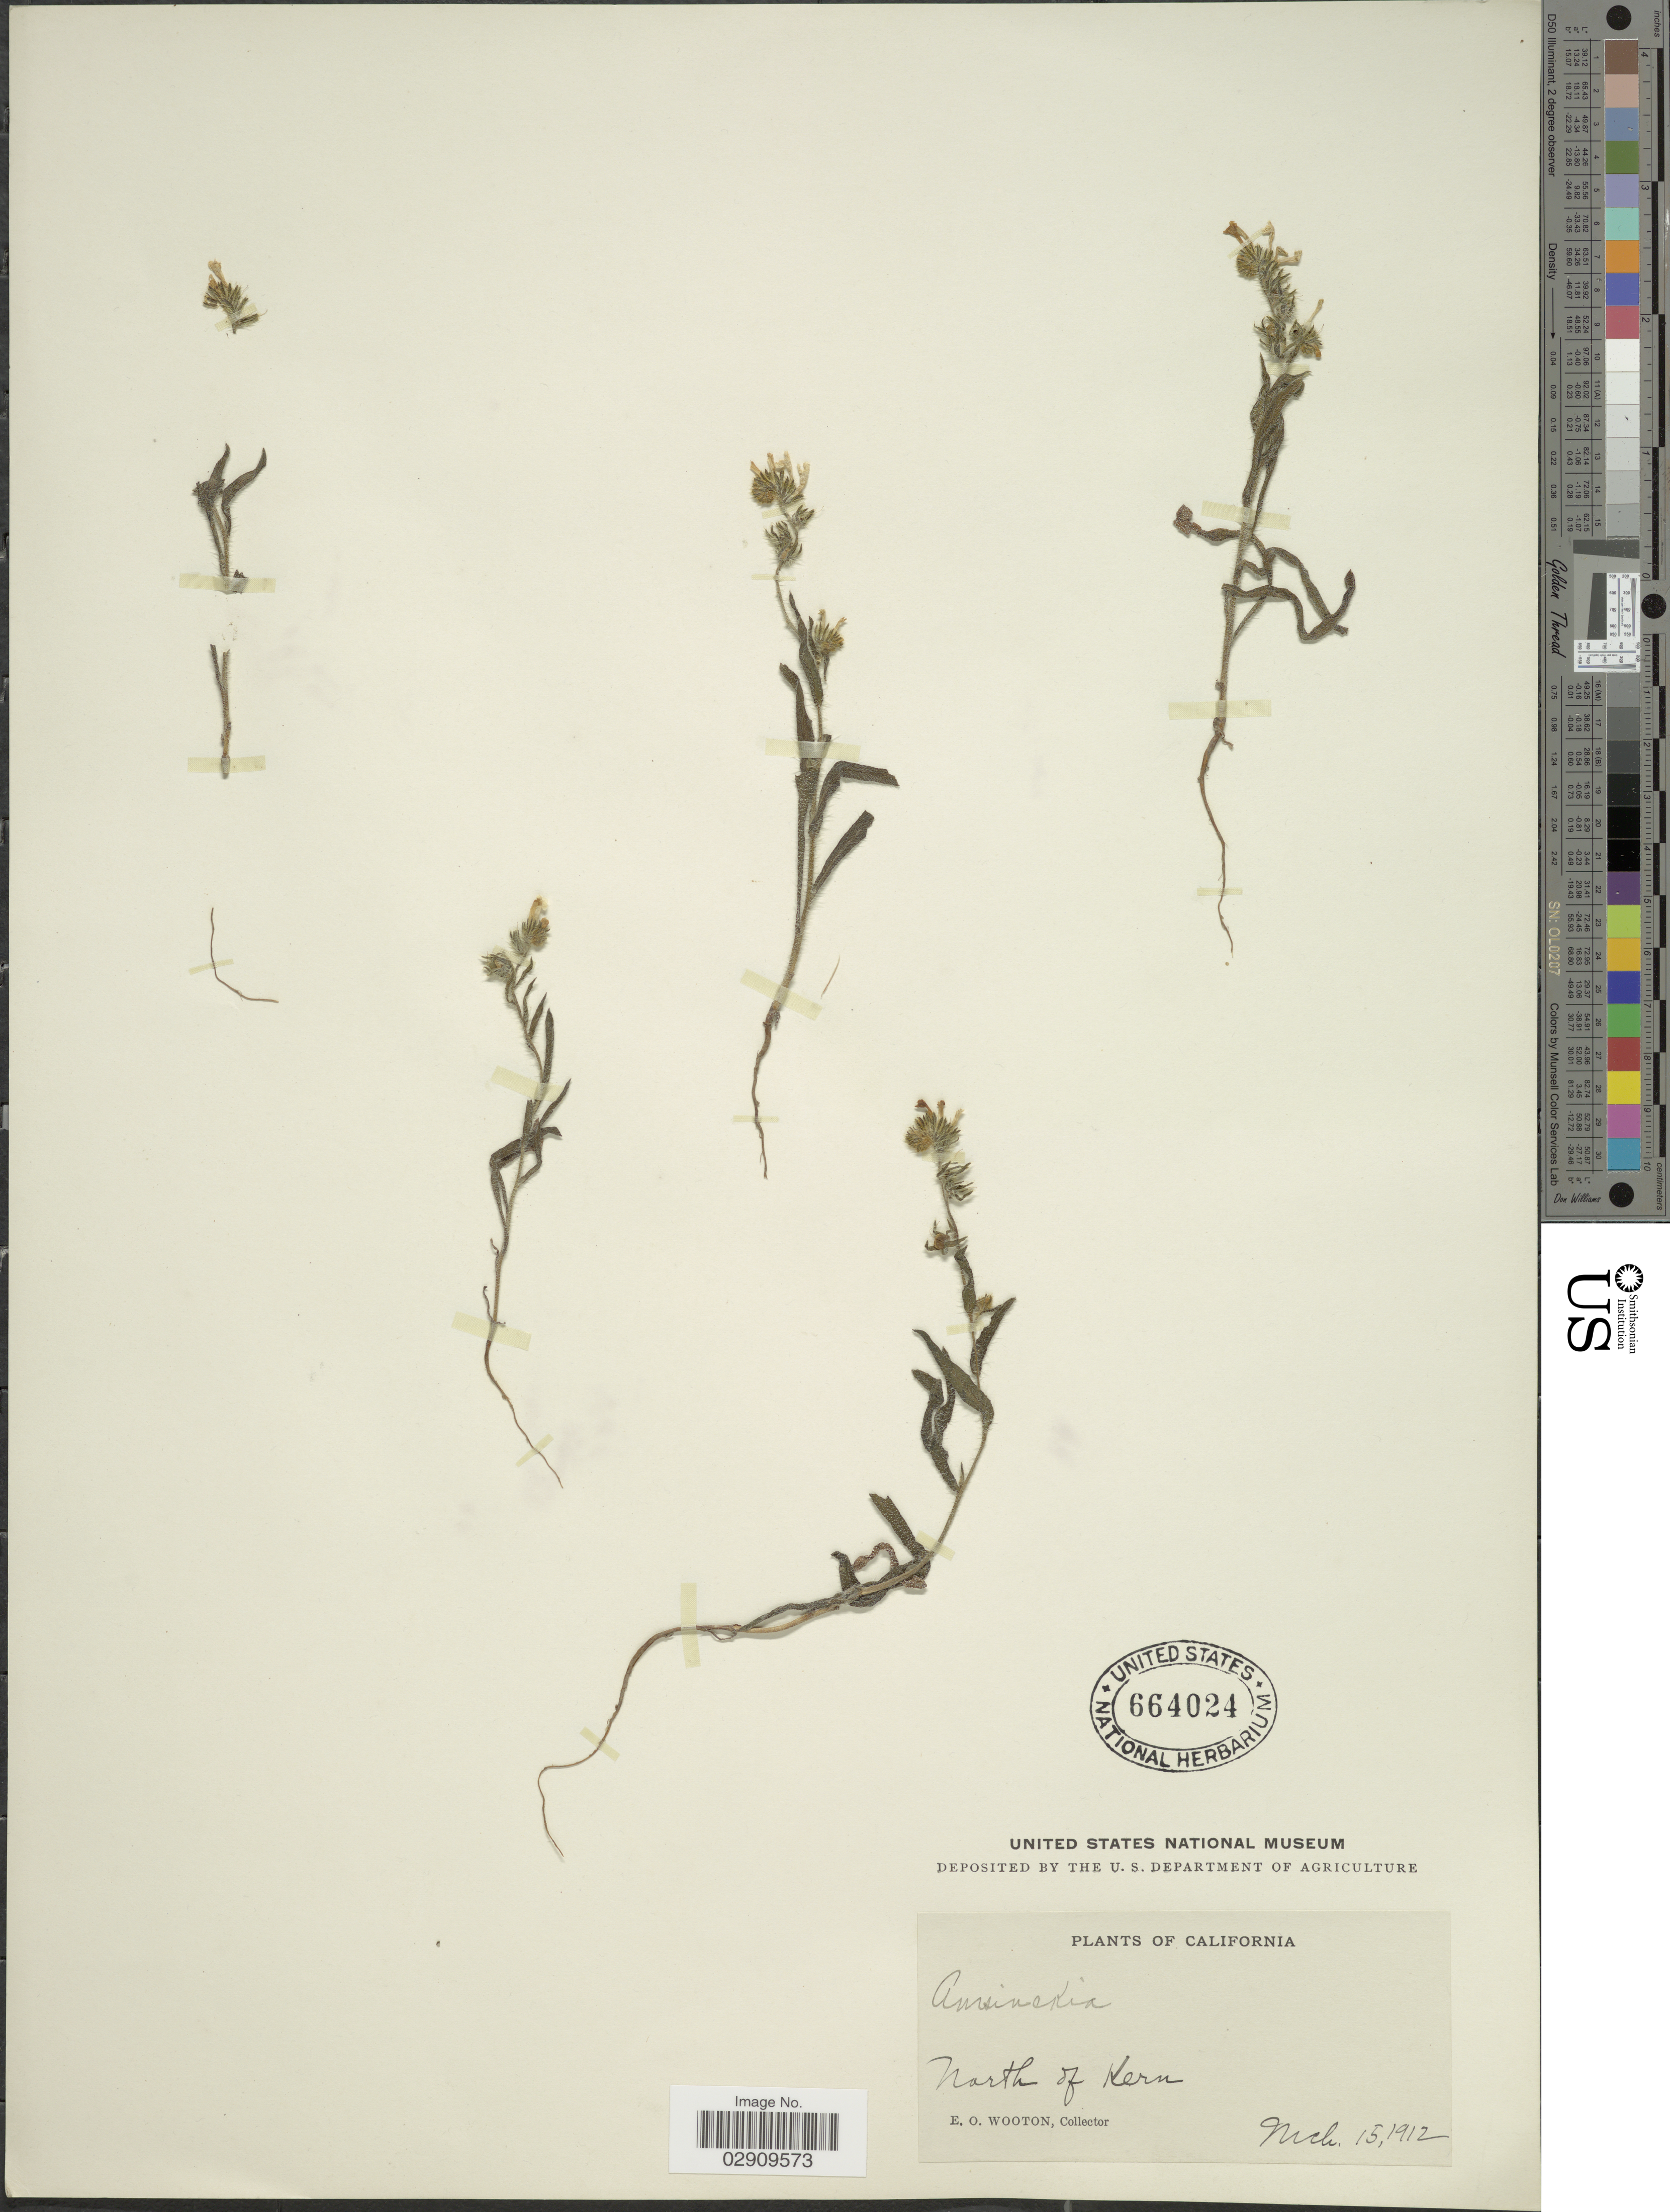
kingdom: Plantae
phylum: Tracheophyta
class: Magnoliopsida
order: Boraginales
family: Boraginaceae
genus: Amsinckia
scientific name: Amsinckia sp.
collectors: E. O. Wooton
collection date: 1912-03-15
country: United States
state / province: California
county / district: Kern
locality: North of Kern.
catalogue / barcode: US 664024